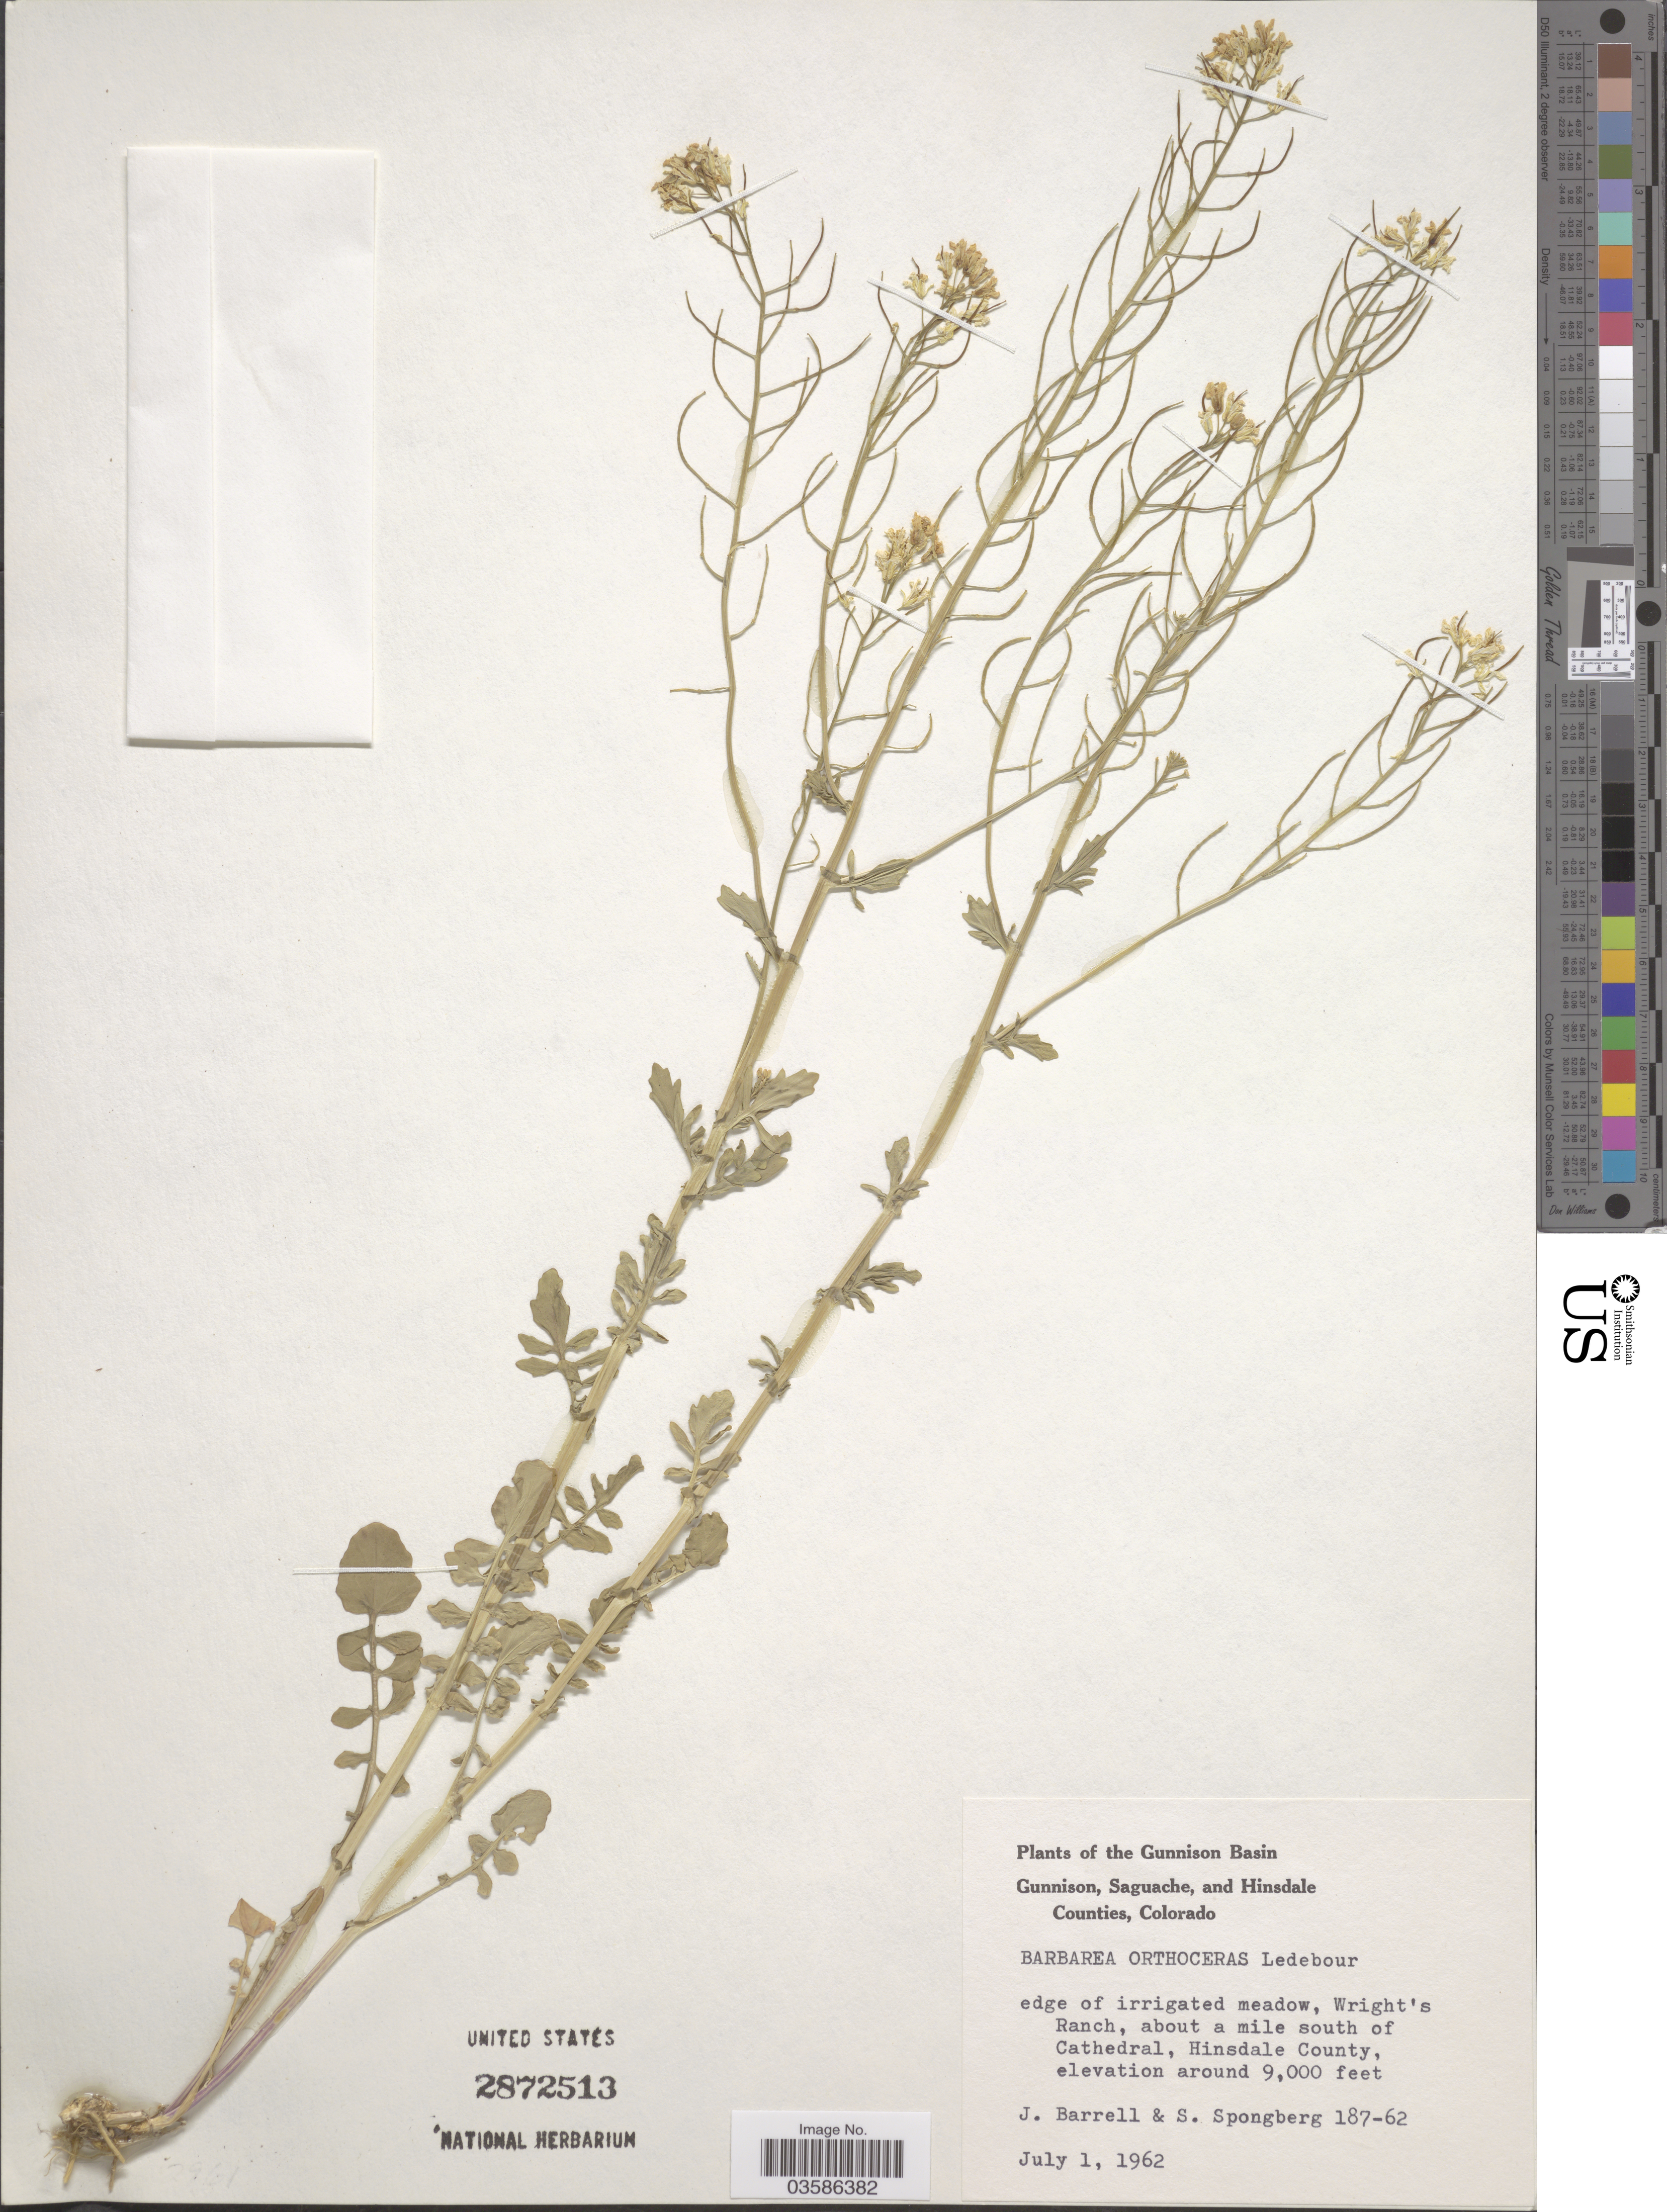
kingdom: Plantae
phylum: Tracheophyta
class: Magnoliopsida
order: Brassicales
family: Brassicaceae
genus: Barbarea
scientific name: Barbarea orthoceras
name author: Ledeb.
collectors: J. Barrell & S. A.Spongberg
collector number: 187-62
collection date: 1962-07-01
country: United States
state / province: Colorado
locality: The Gunnison Basin. Wright's Ranch, about a mile south of Cathedral, Hinsdale County.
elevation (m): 2743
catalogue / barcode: US 2872513